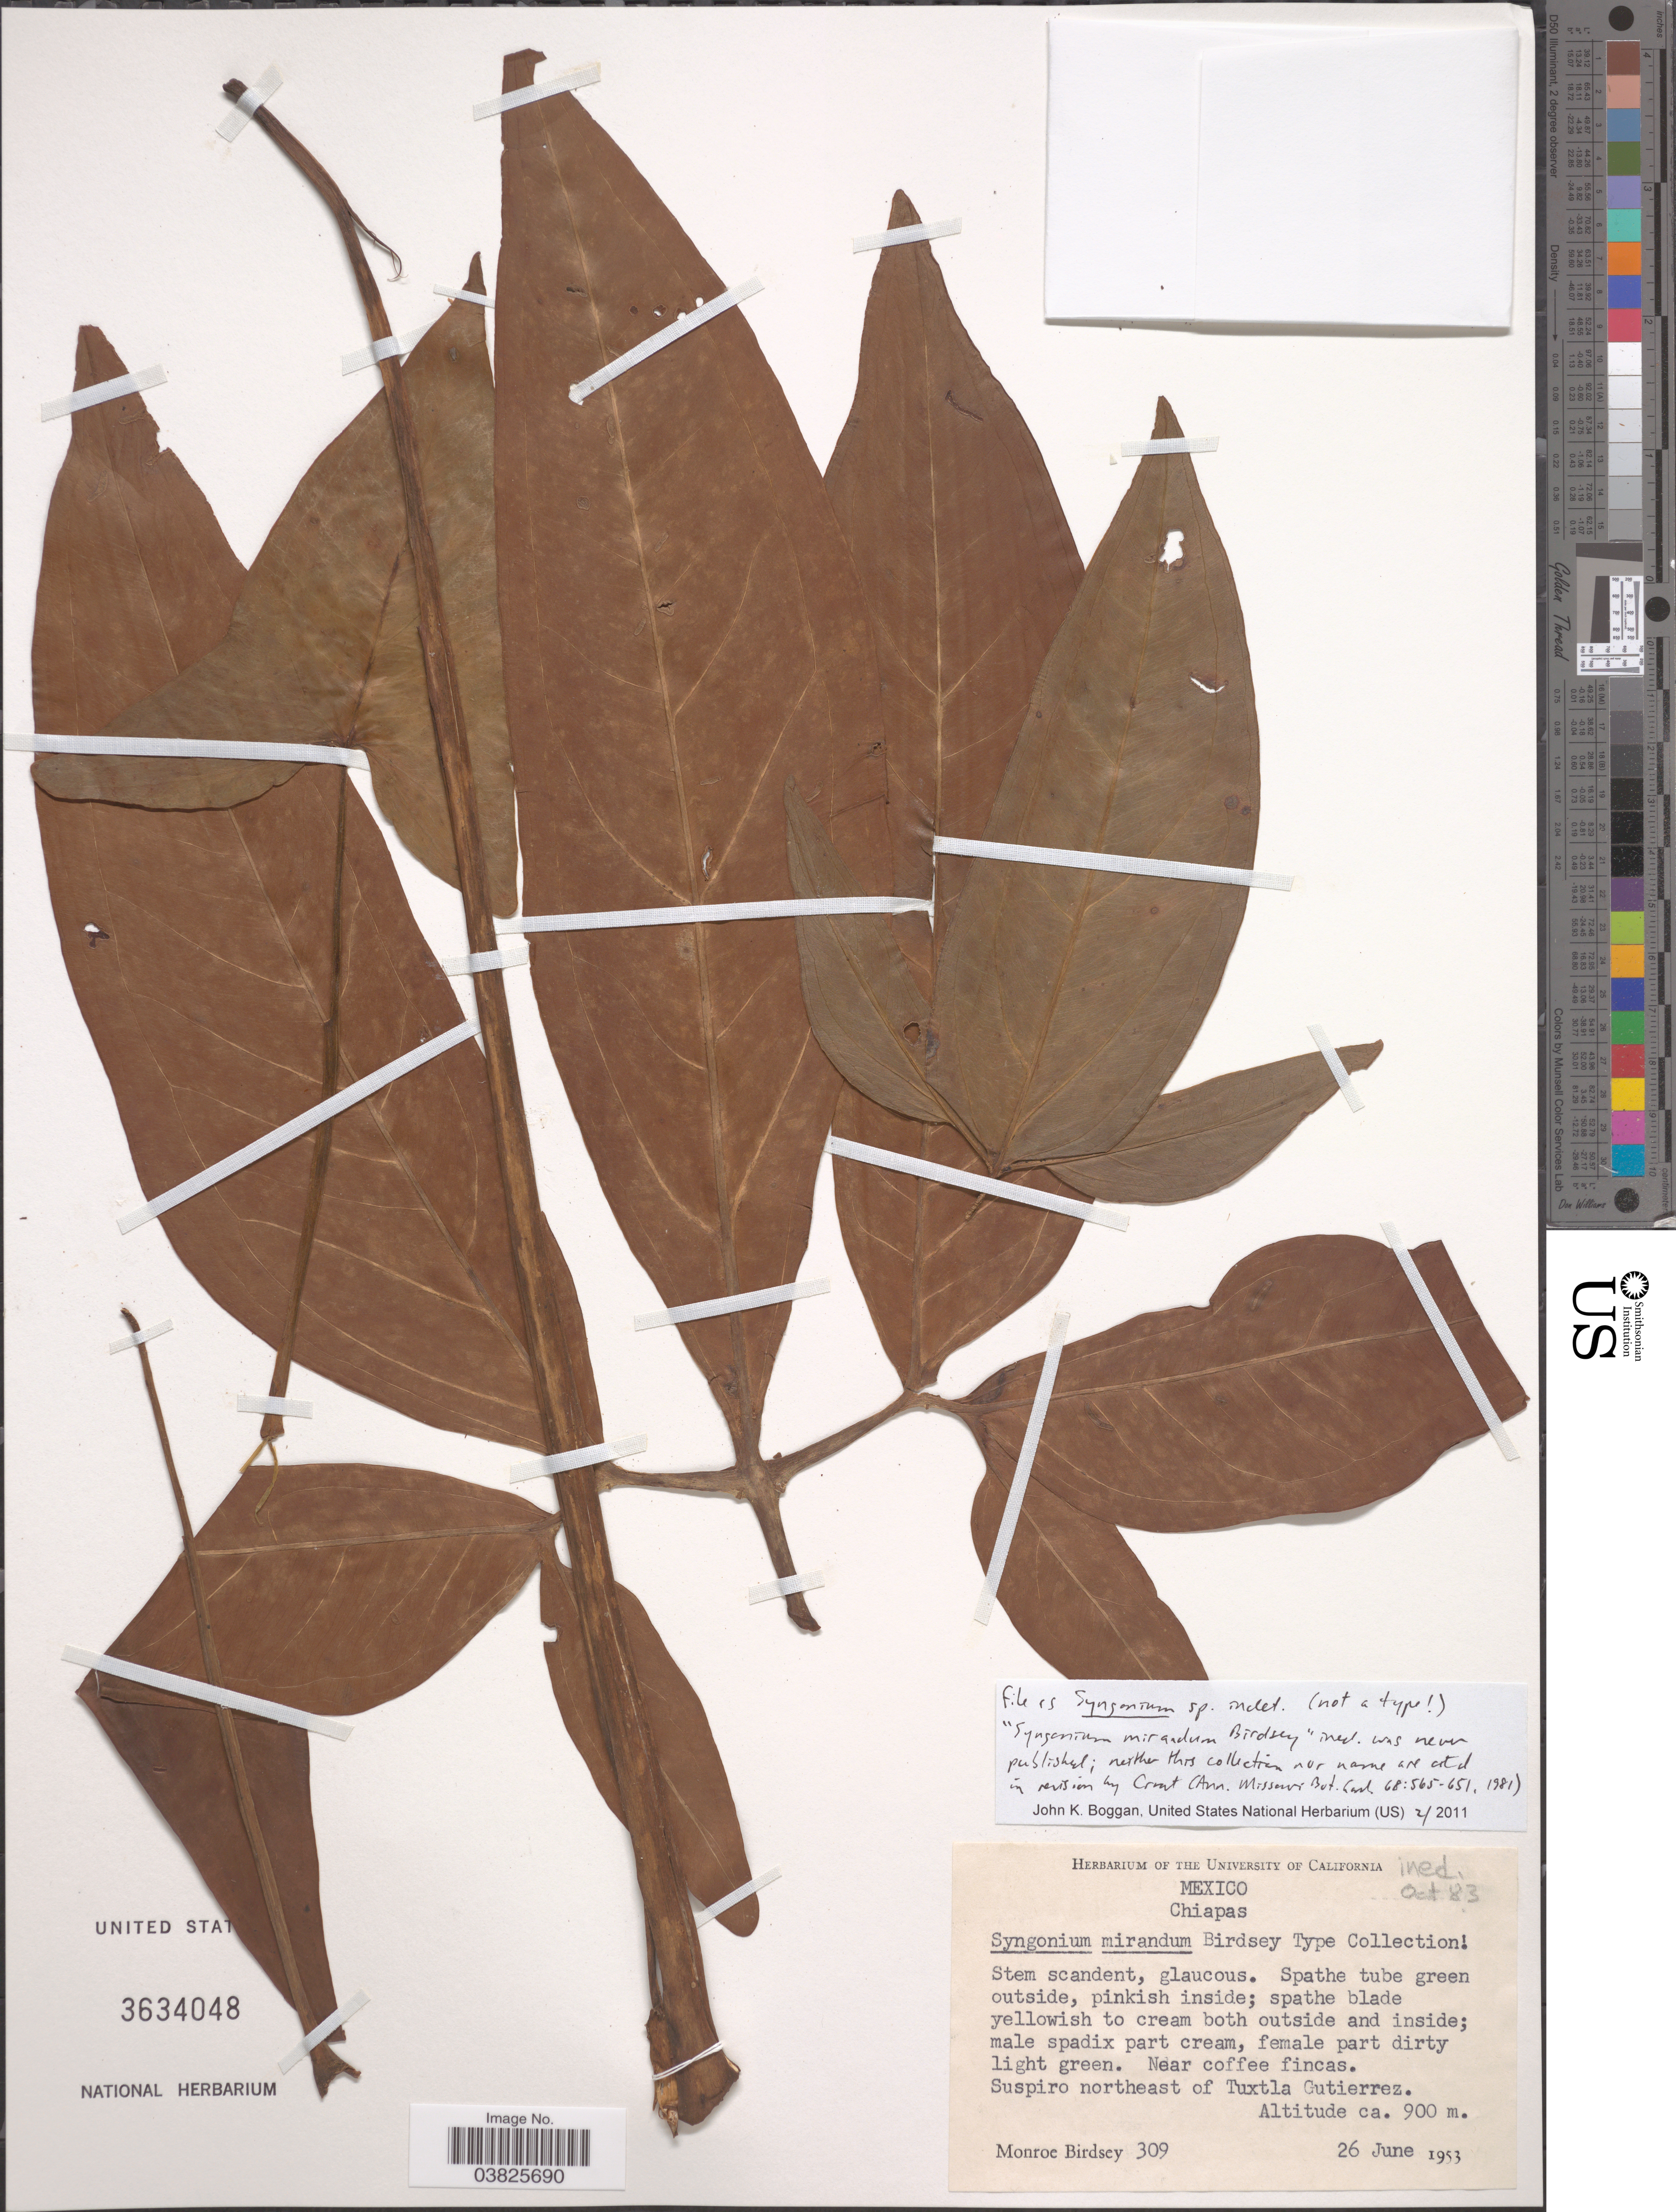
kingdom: Plantae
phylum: Tracheophyta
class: Liliopsida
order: Alismatales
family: Araceae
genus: Syngonium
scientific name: Syngonium sp.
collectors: M. Birdsey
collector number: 309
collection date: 1953-06-26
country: Mexico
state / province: Chiapas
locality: Near coffee fincas. Suspiro northeast of Tuxtla Gutierrez.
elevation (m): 900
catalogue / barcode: US 3634048